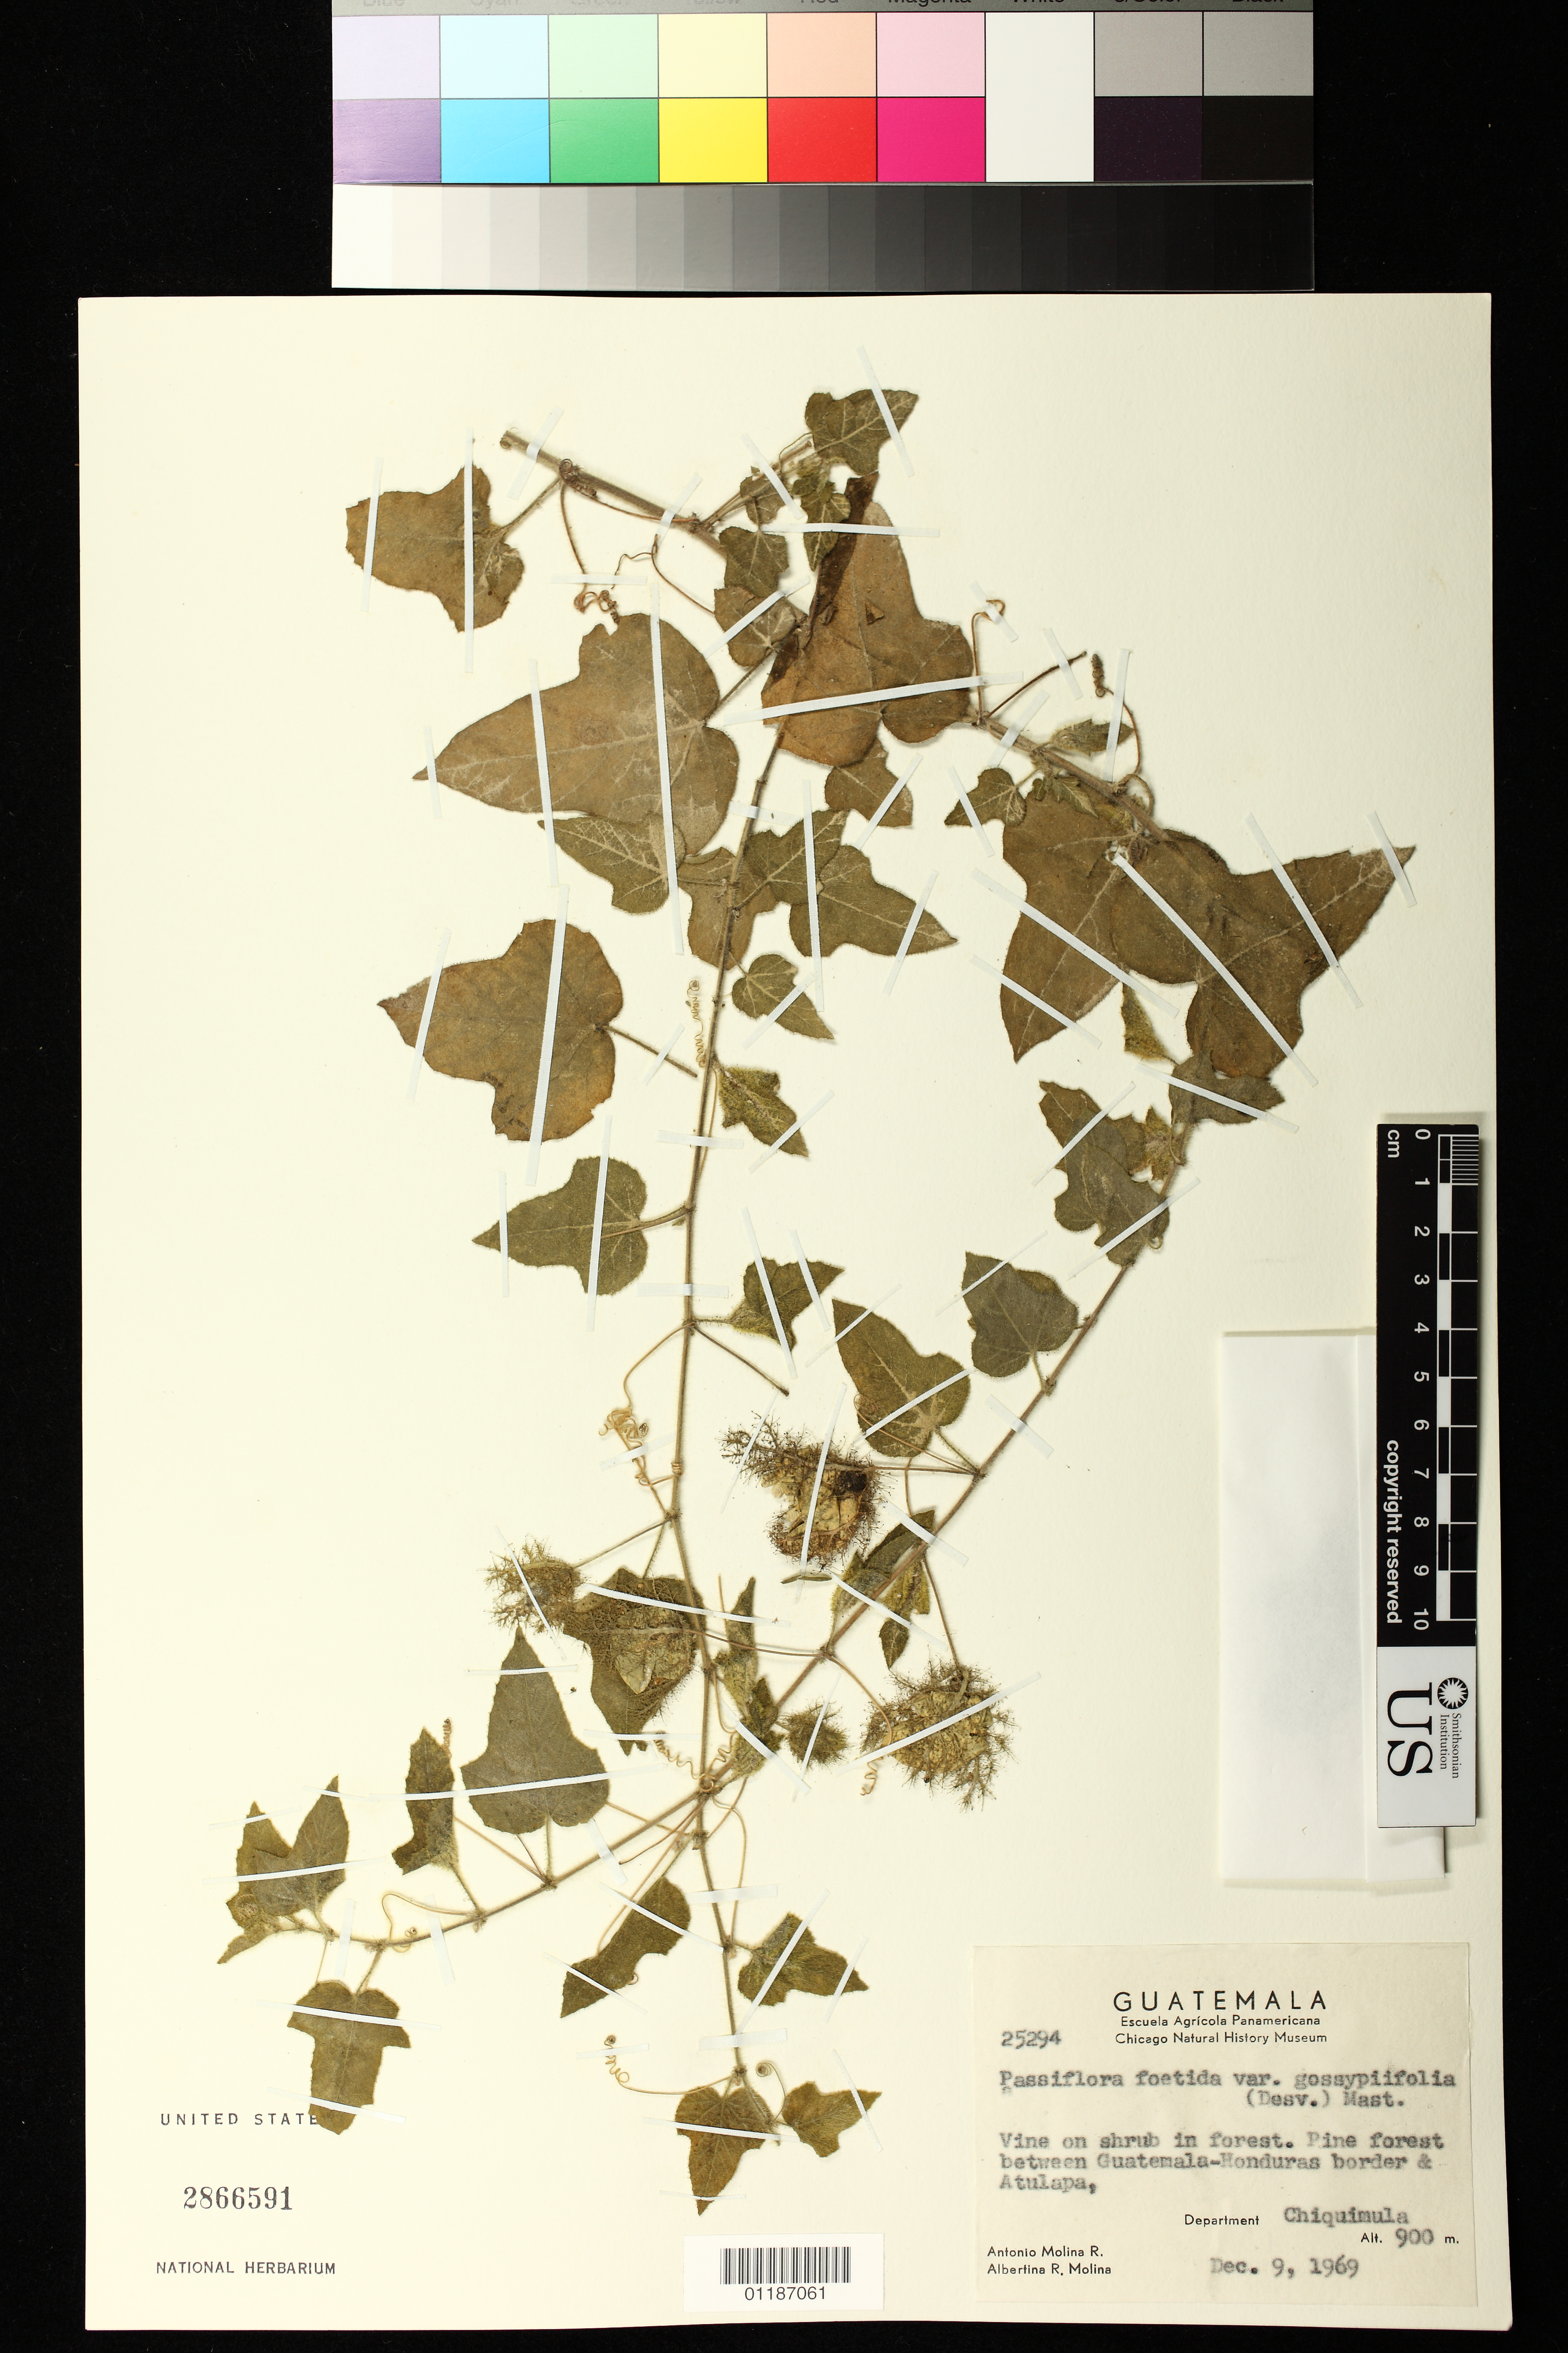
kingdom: Plantae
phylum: Tracheophyta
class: Magnoliopsida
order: Malpighiales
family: Passifloraceae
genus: Passiflora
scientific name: Passiflora foetida var. gossypiifolia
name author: (Desv.) Mast.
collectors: A. Molina R. & A. R. Molina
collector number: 25294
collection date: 1969-12-09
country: Guatemala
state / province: Chiquimula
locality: Pine forest between Guatemala-Honduras border & Atulapa.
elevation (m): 900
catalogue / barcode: US 2866591